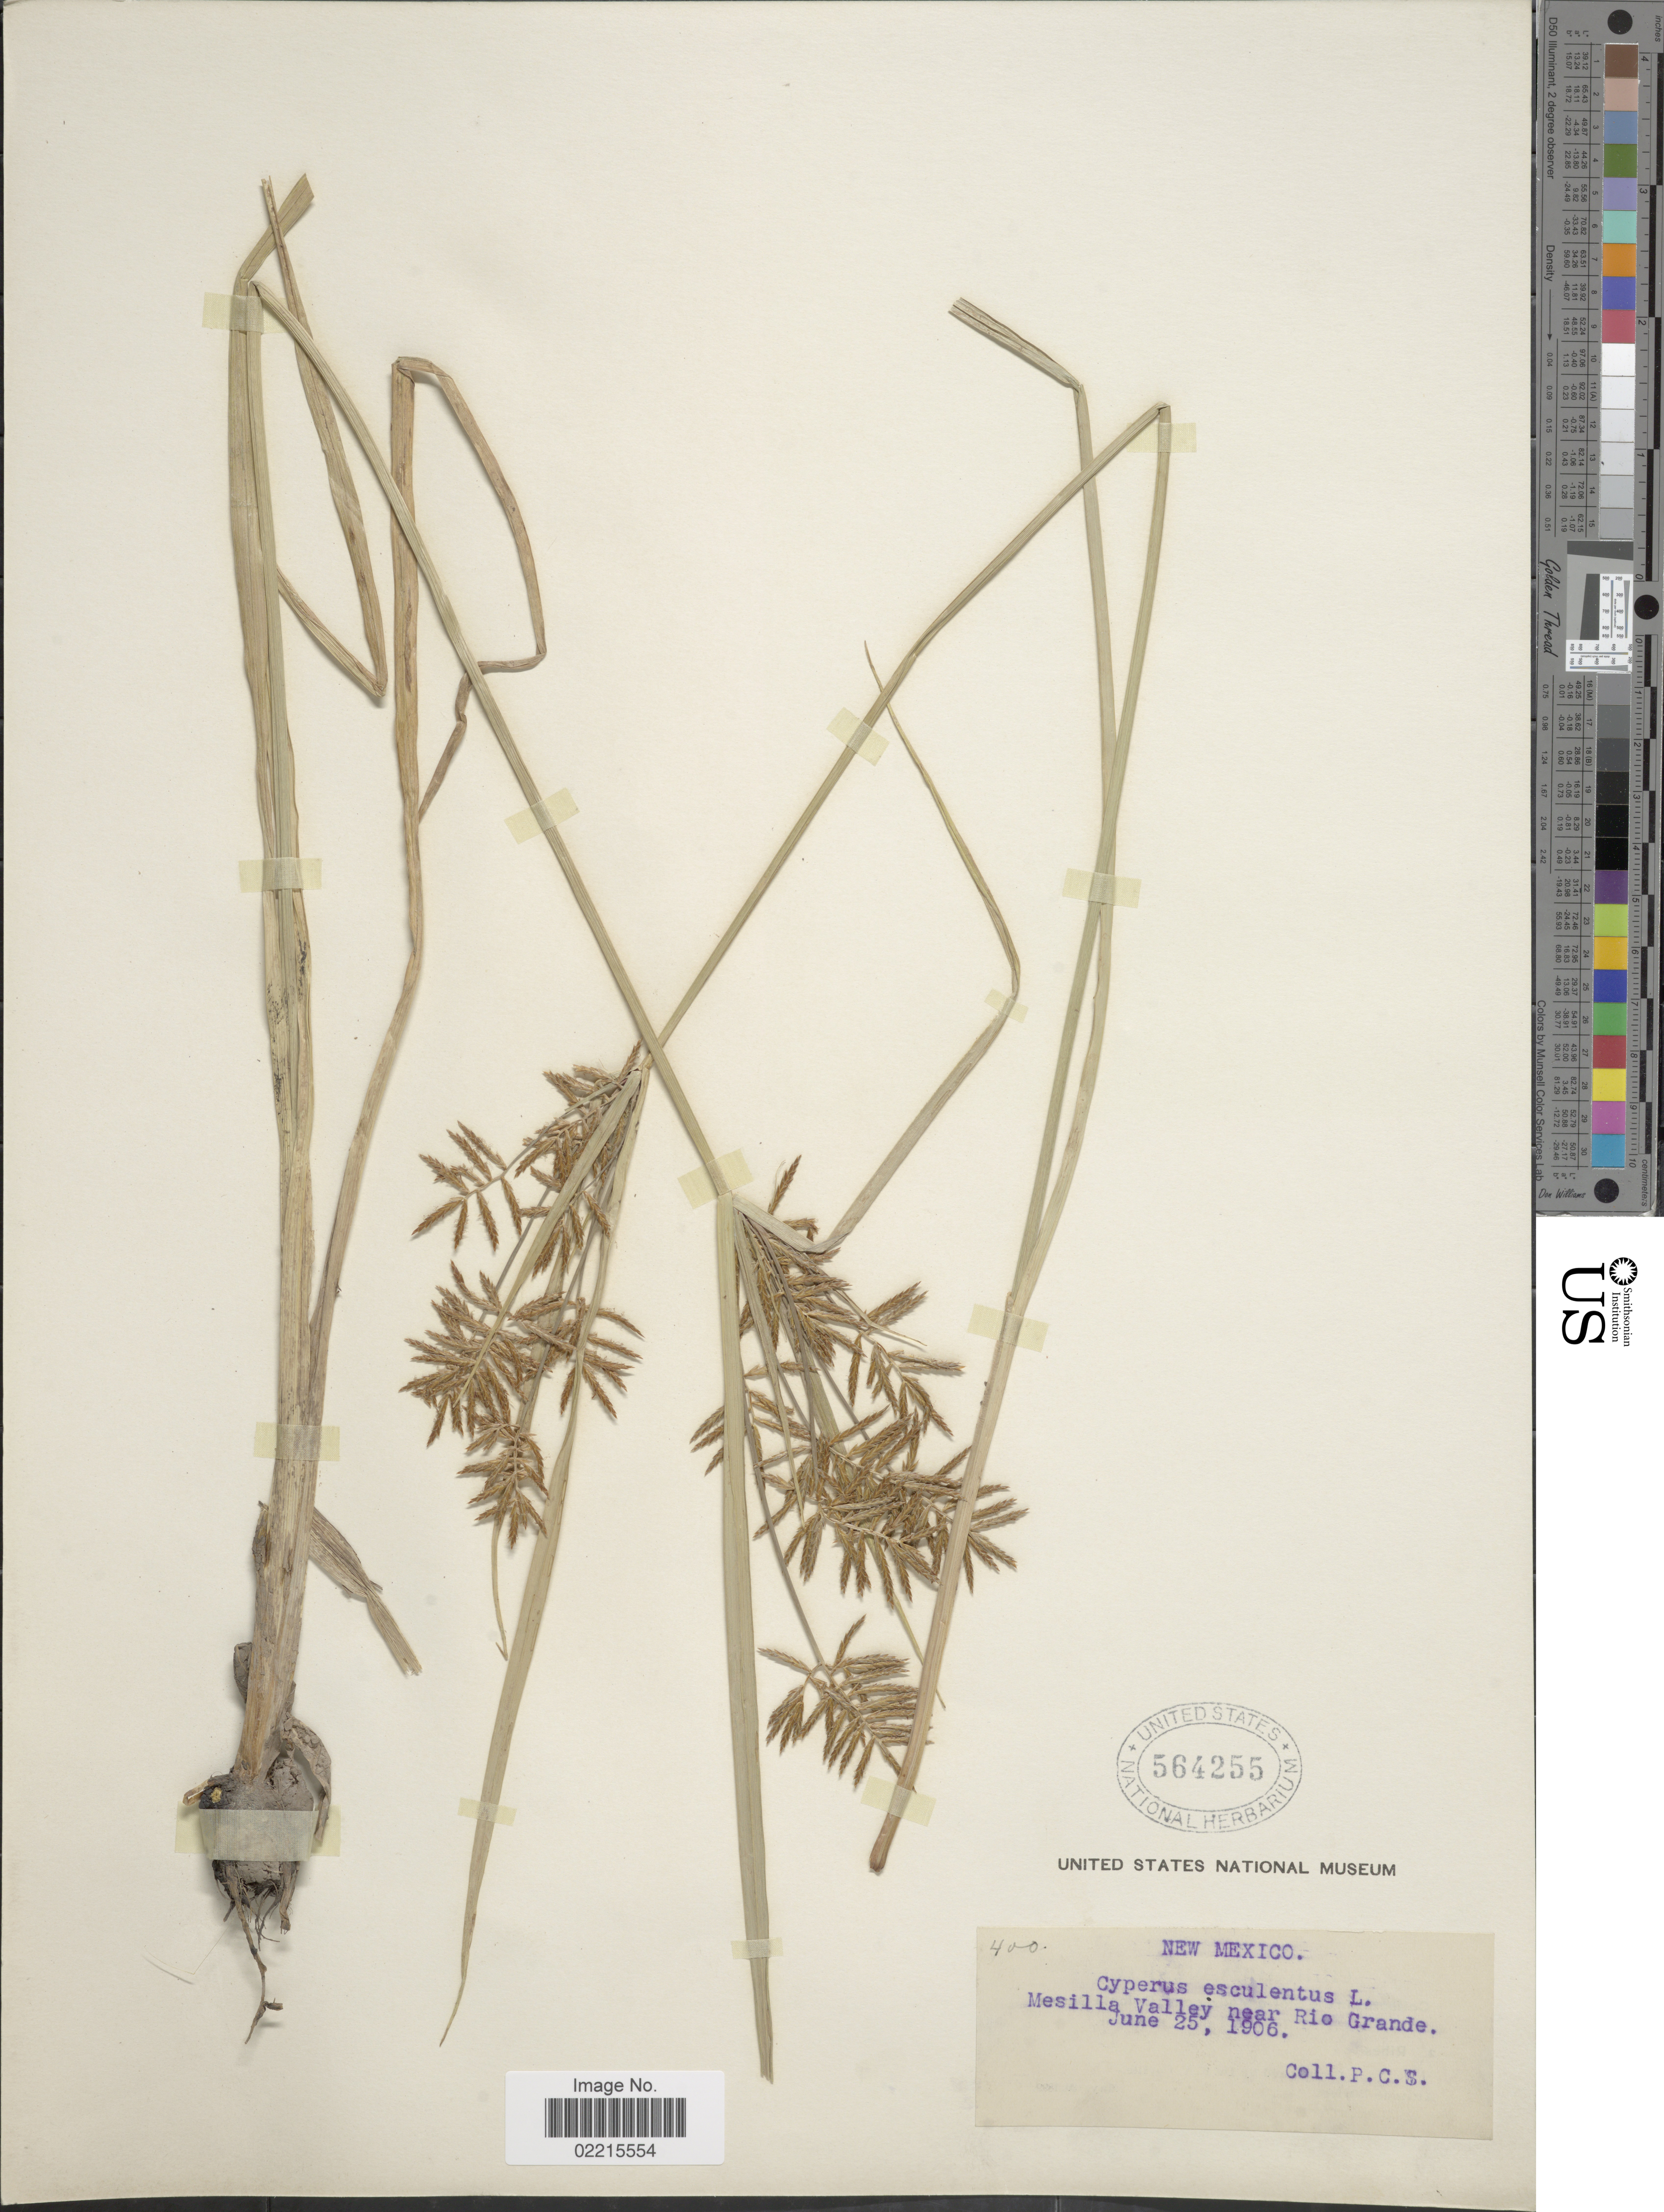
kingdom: Plantae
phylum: Tracheophyta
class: Liliopsida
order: Poales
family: Cyperaceae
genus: Cyperus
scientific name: Cyperus esculentus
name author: L.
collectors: P. C. S.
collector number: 400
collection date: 1906-06-25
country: United States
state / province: New Mexico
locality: Mesilla Valley near Rio Grande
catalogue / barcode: US 564255